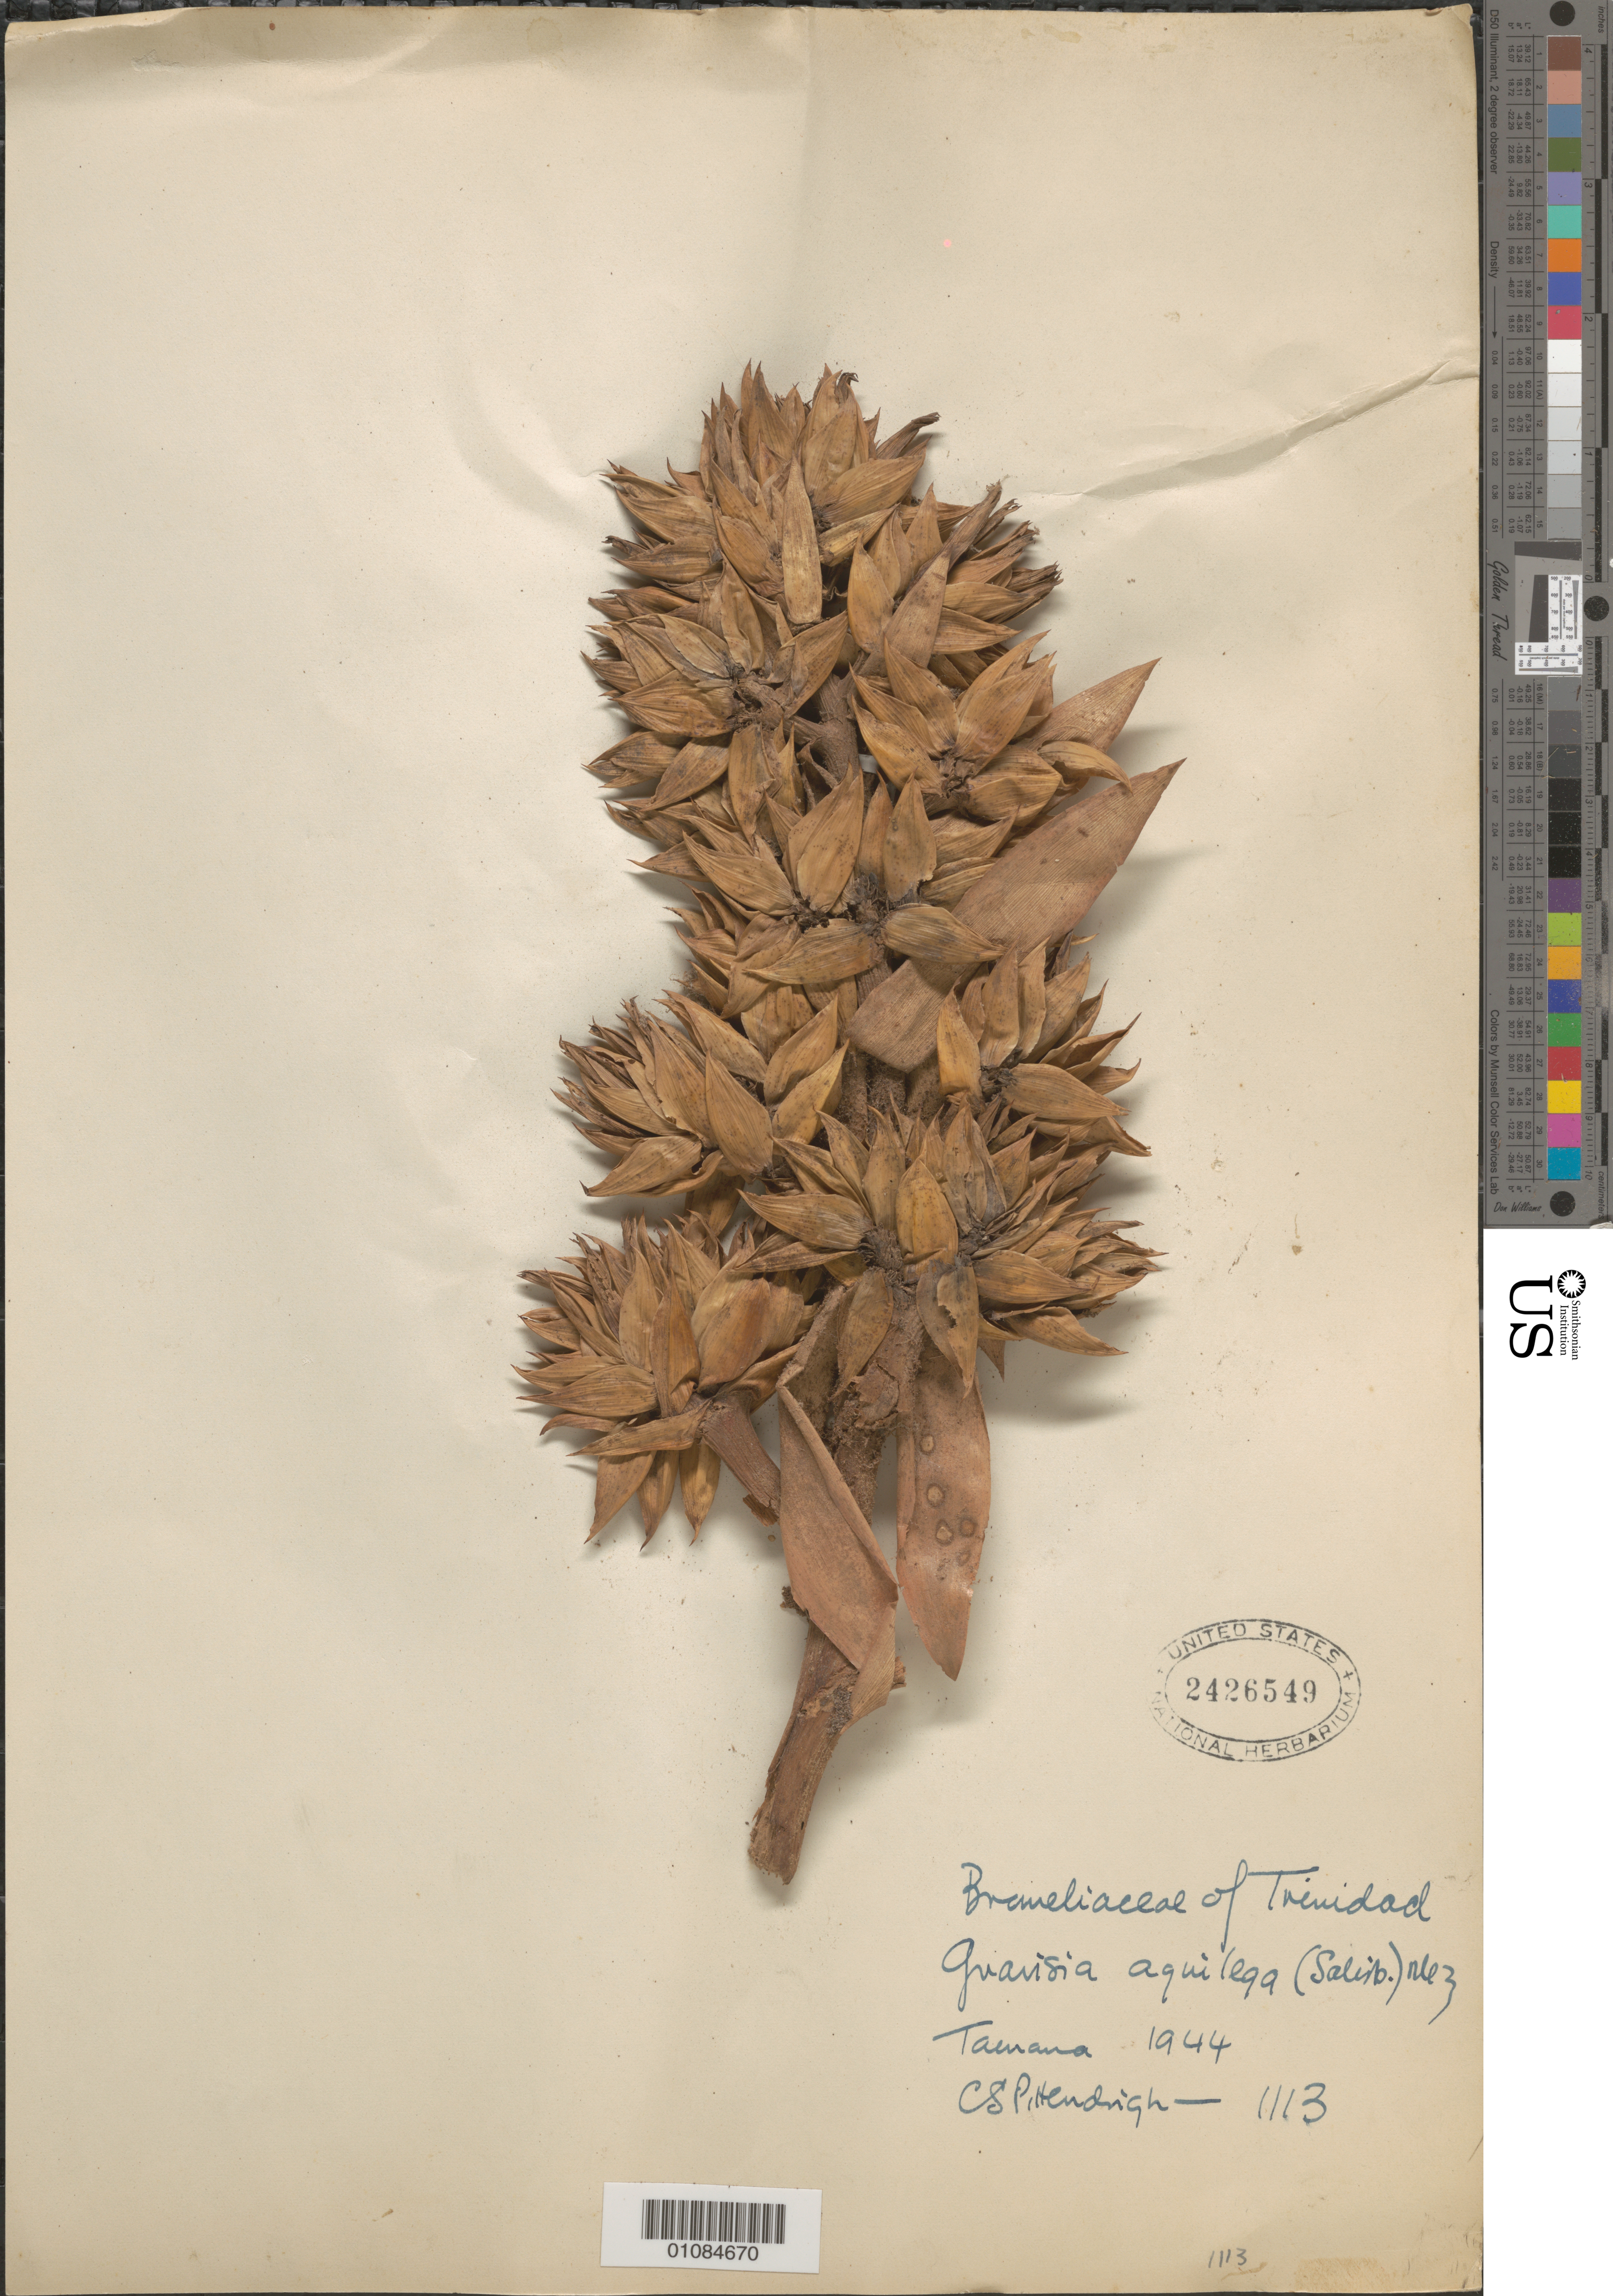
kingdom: Plantae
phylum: Tracheophyta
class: Liliopsida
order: Poales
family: Bromeliaceae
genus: Aechmea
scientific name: Aechmea aquilega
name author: (Salisb.) Griseb.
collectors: C. S. Pittendrigh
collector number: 1113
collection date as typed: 1944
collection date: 1944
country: Trinidad and Tobago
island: Trinidad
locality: Tamana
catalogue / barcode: US 2426549